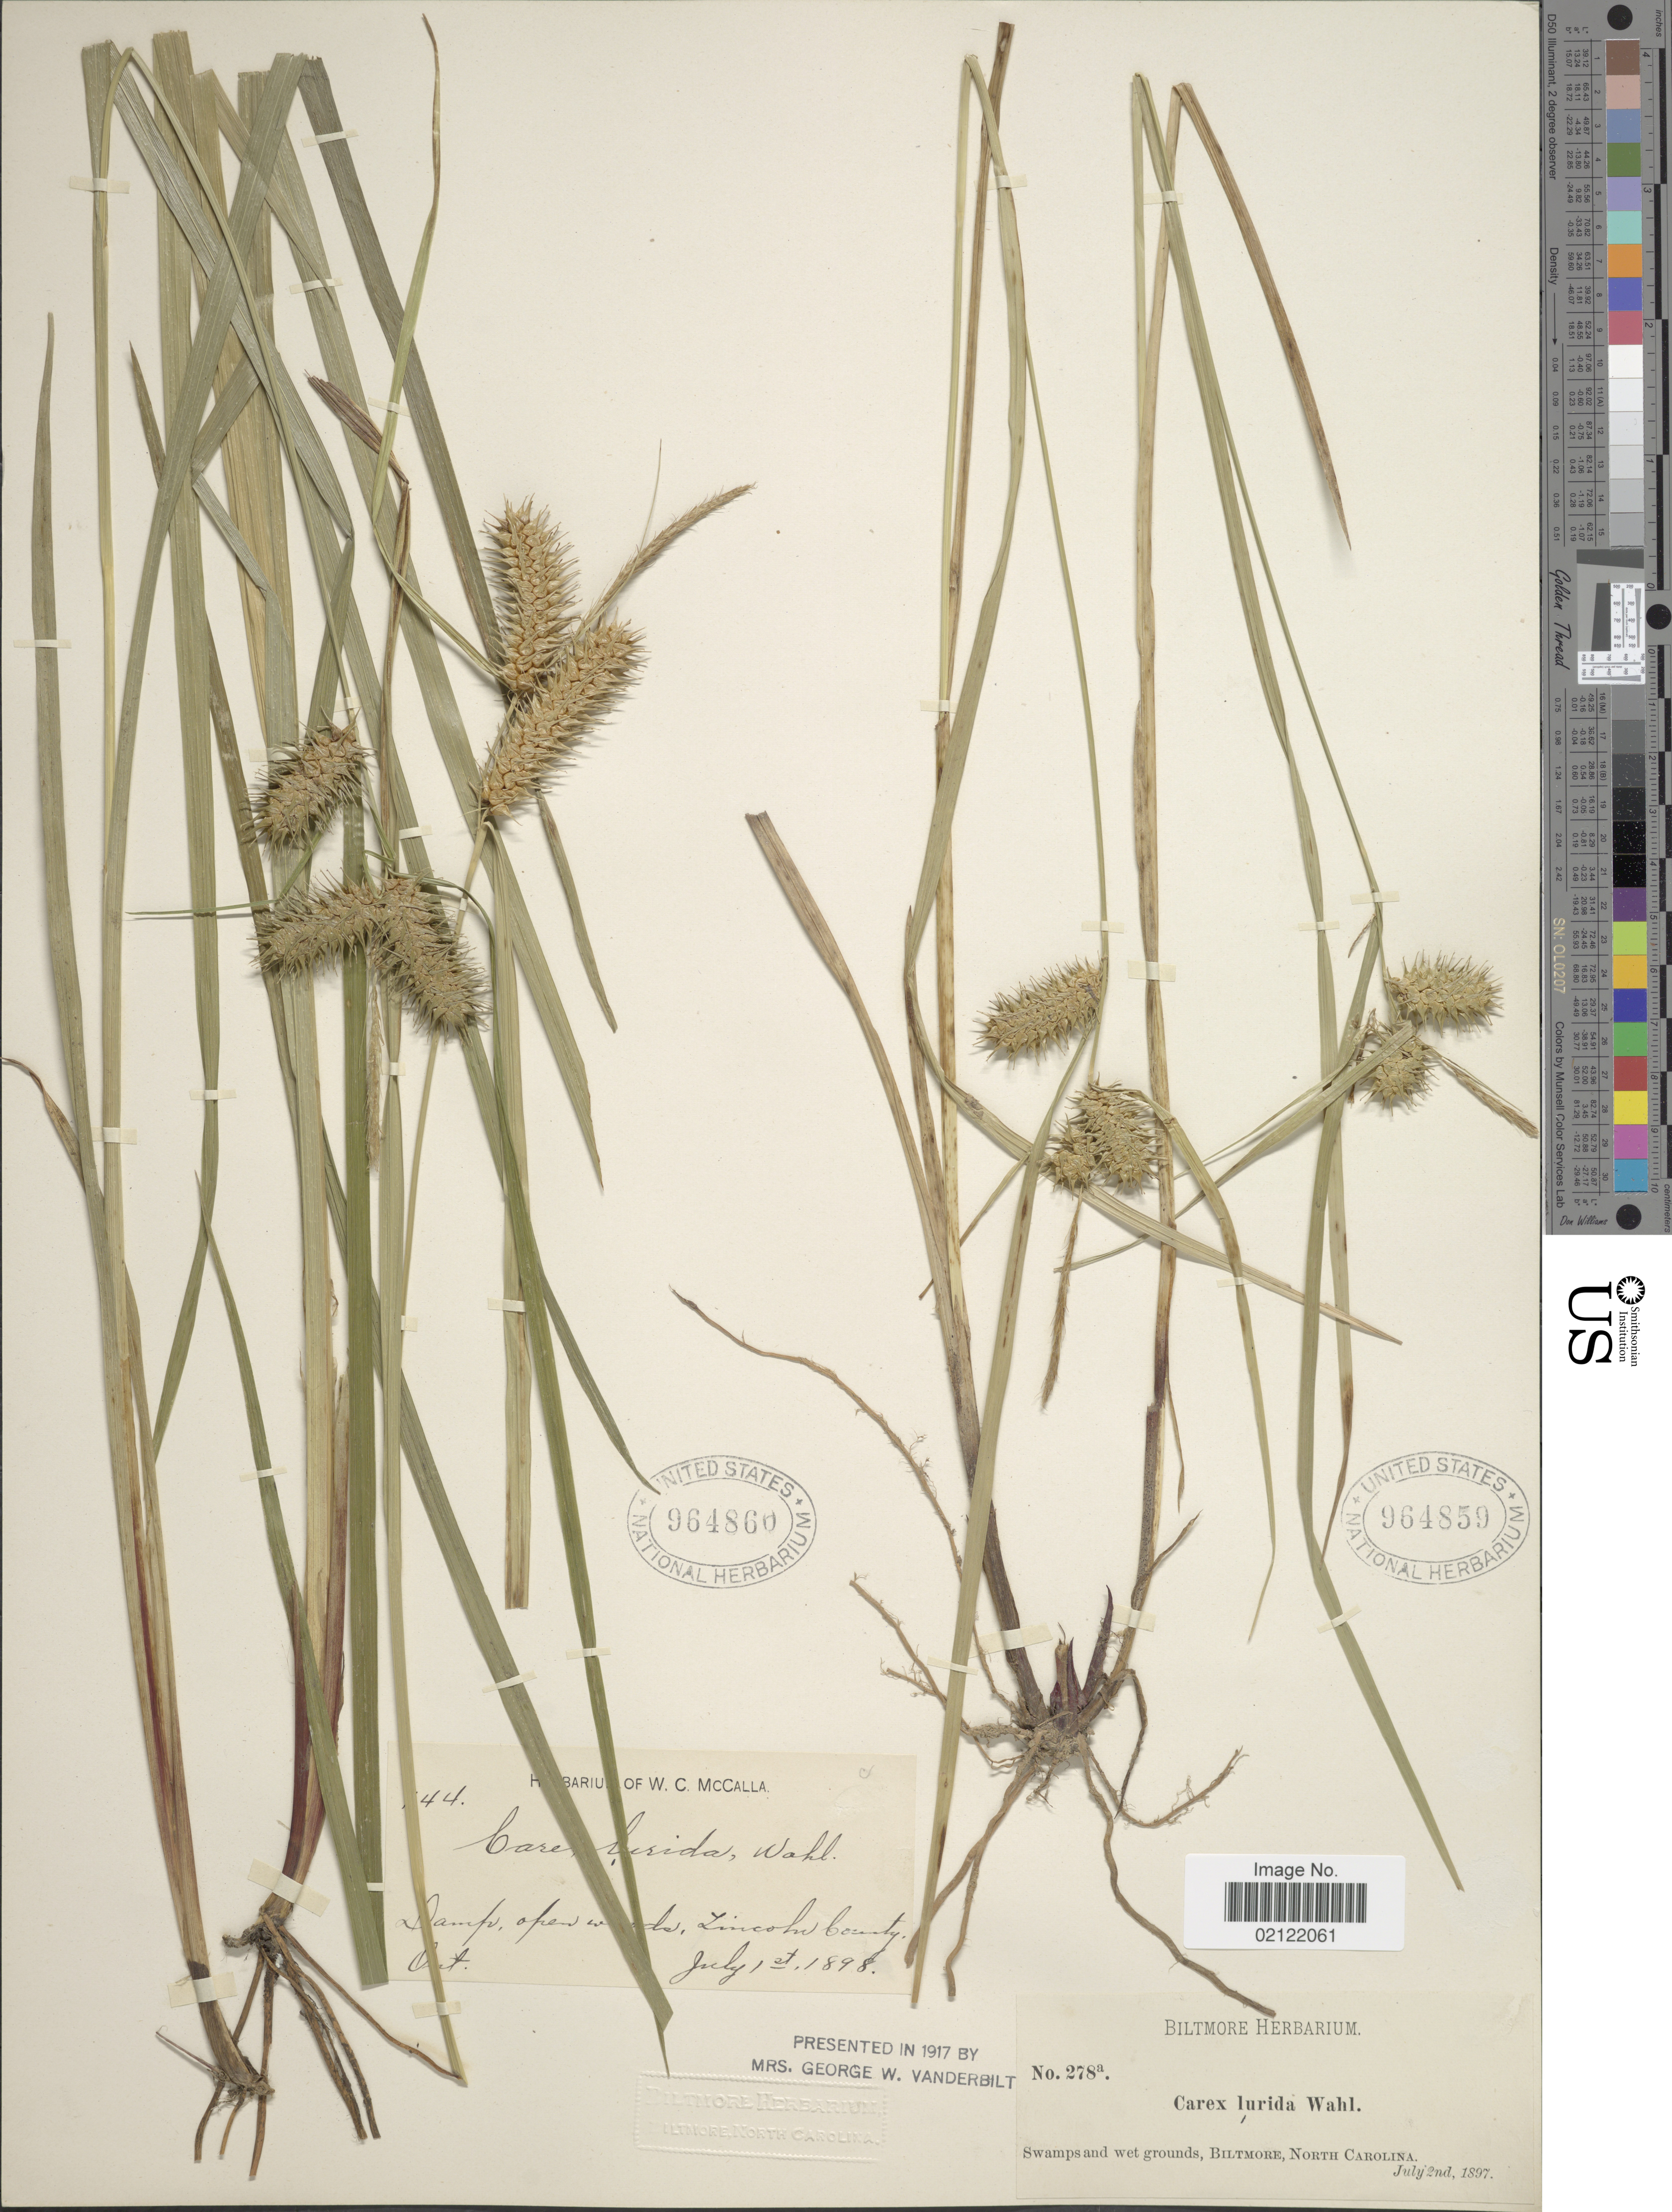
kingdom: Plantae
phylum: Tracheophyta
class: Liliopsida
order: Poales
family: Cyperaceae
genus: Carex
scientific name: Carex lurida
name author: Wahlenb.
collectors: ex herb. W. C. McCalla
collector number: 144*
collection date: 1898-07-01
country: Canada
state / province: Ontario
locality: Swamp, open woods, Lincoln County, Ont.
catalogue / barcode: US 964860-2